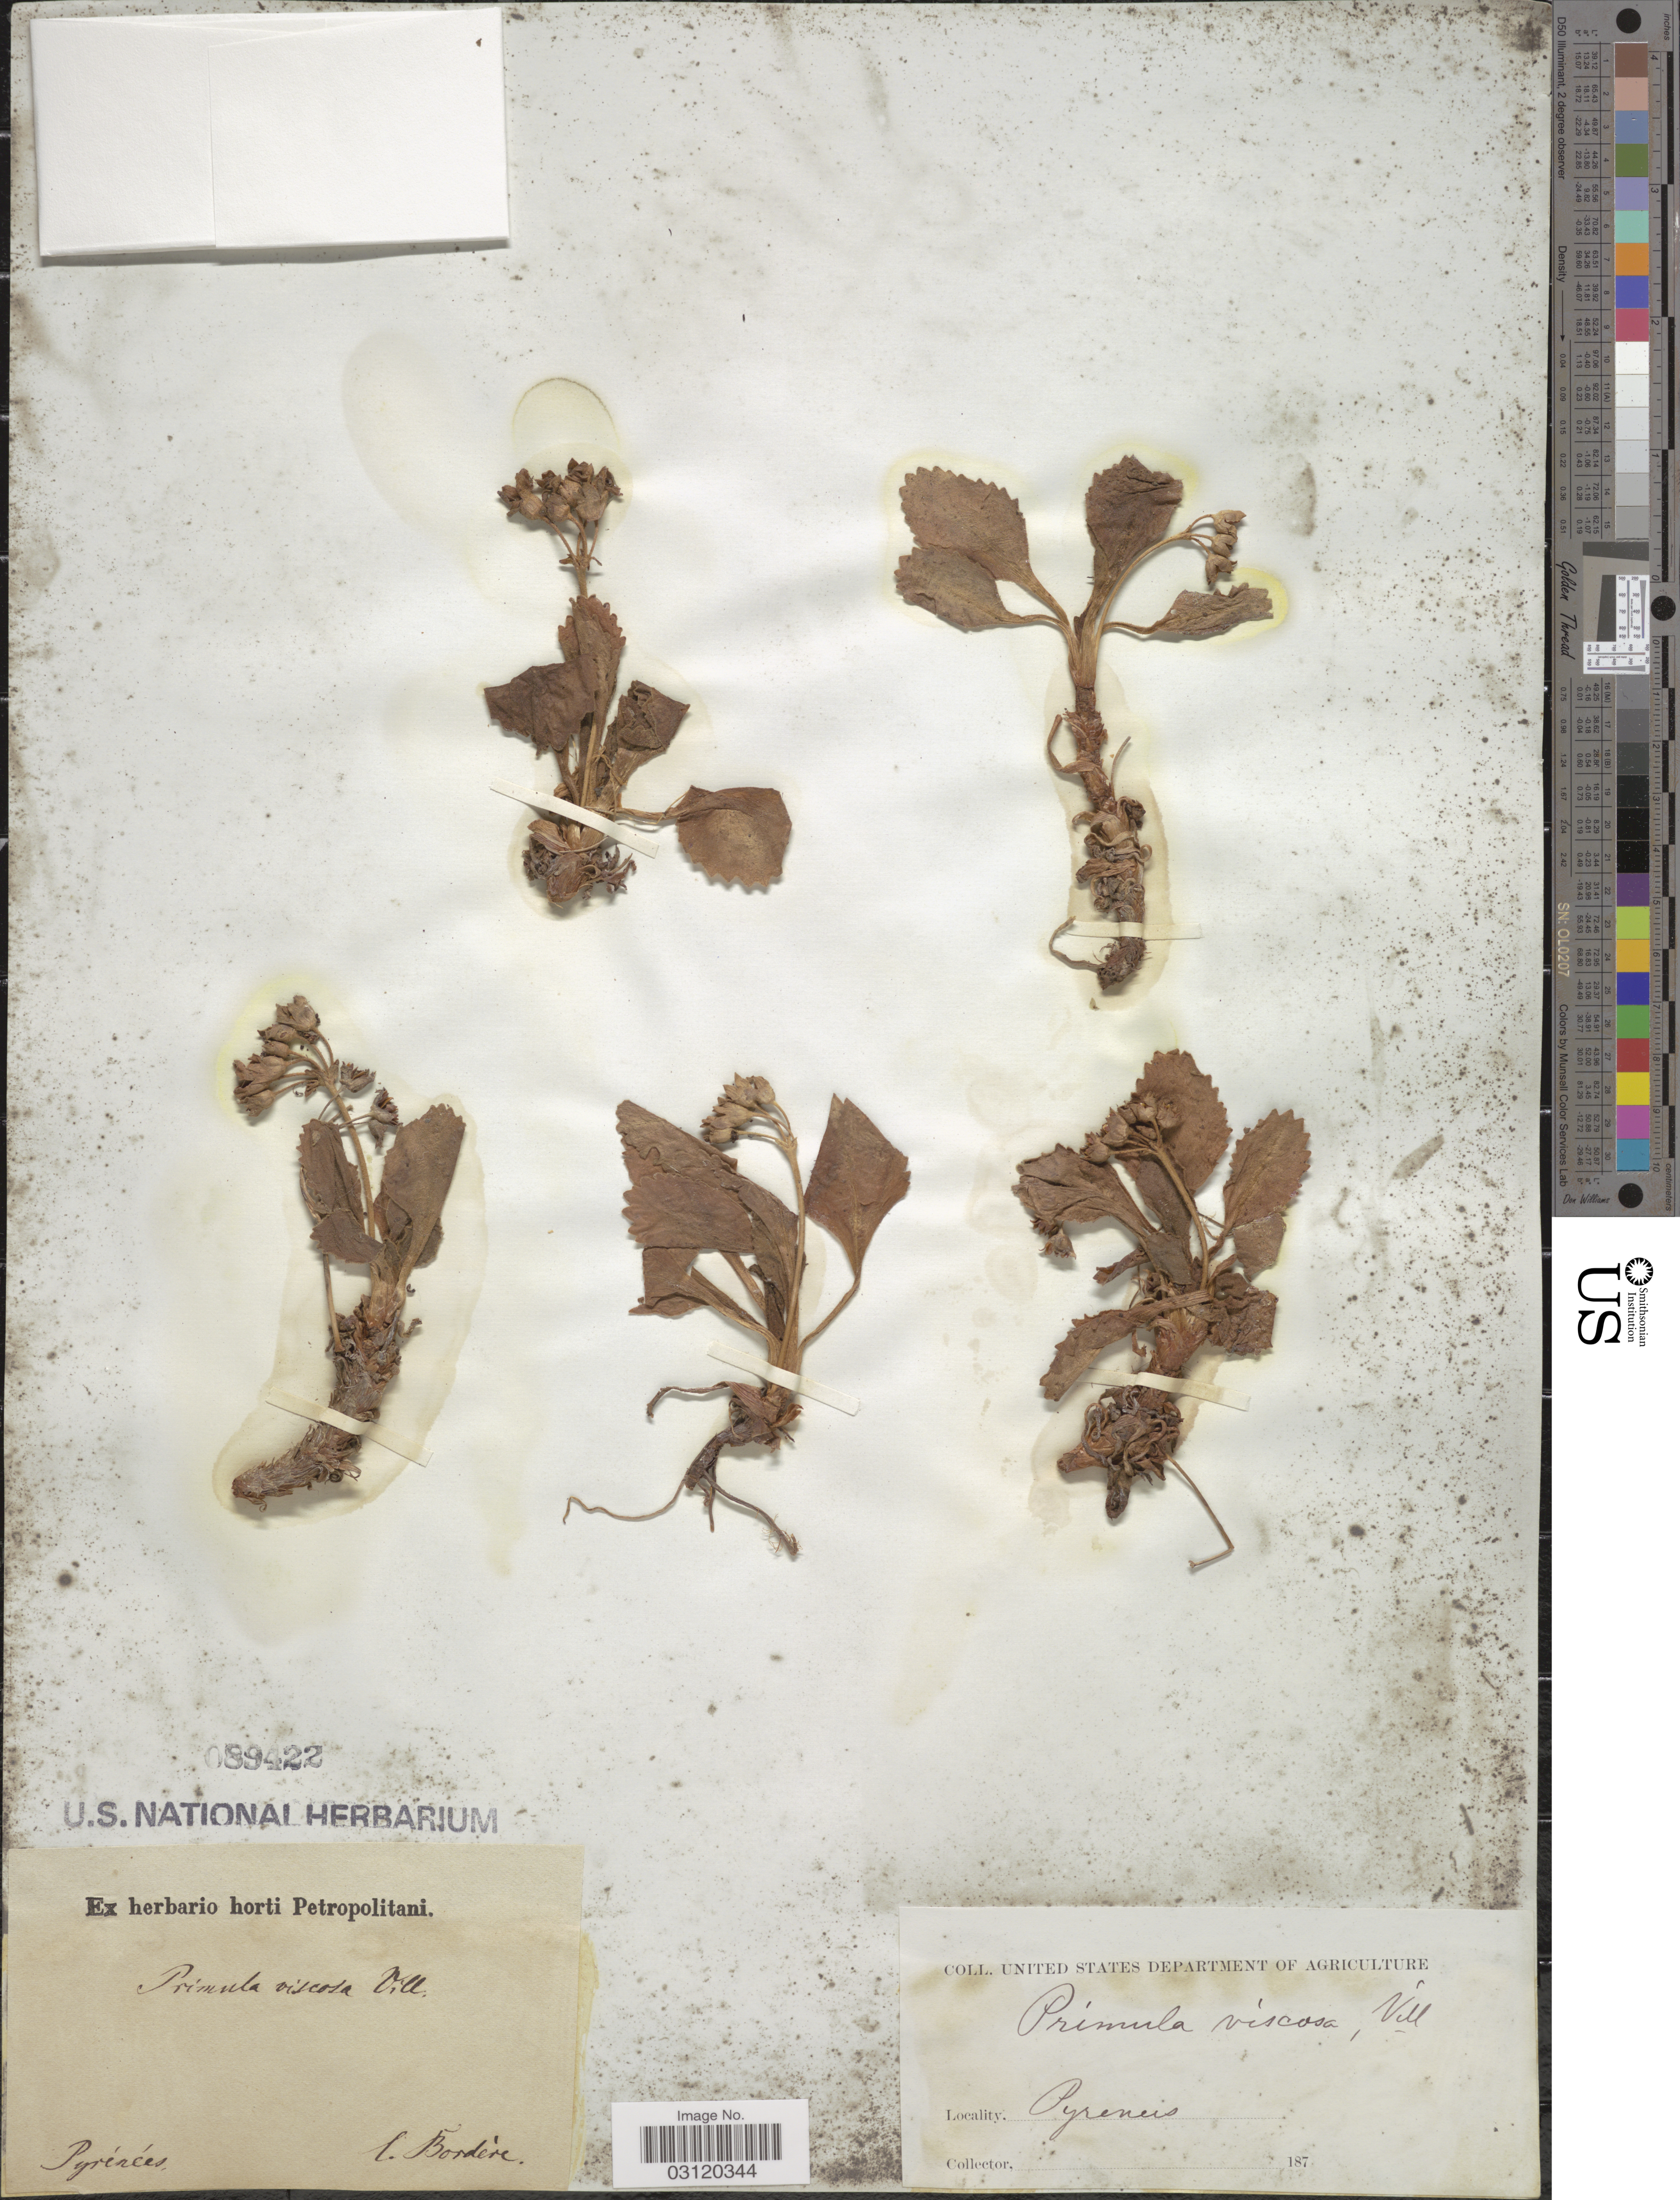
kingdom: Plantae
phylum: Tracheophyta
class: Magnoliopsida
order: Ericales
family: Primulaceae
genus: Primula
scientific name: Primula viscosa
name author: Vill.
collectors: -. Bordère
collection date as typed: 187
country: France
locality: Pyrénées.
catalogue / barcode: US 89422